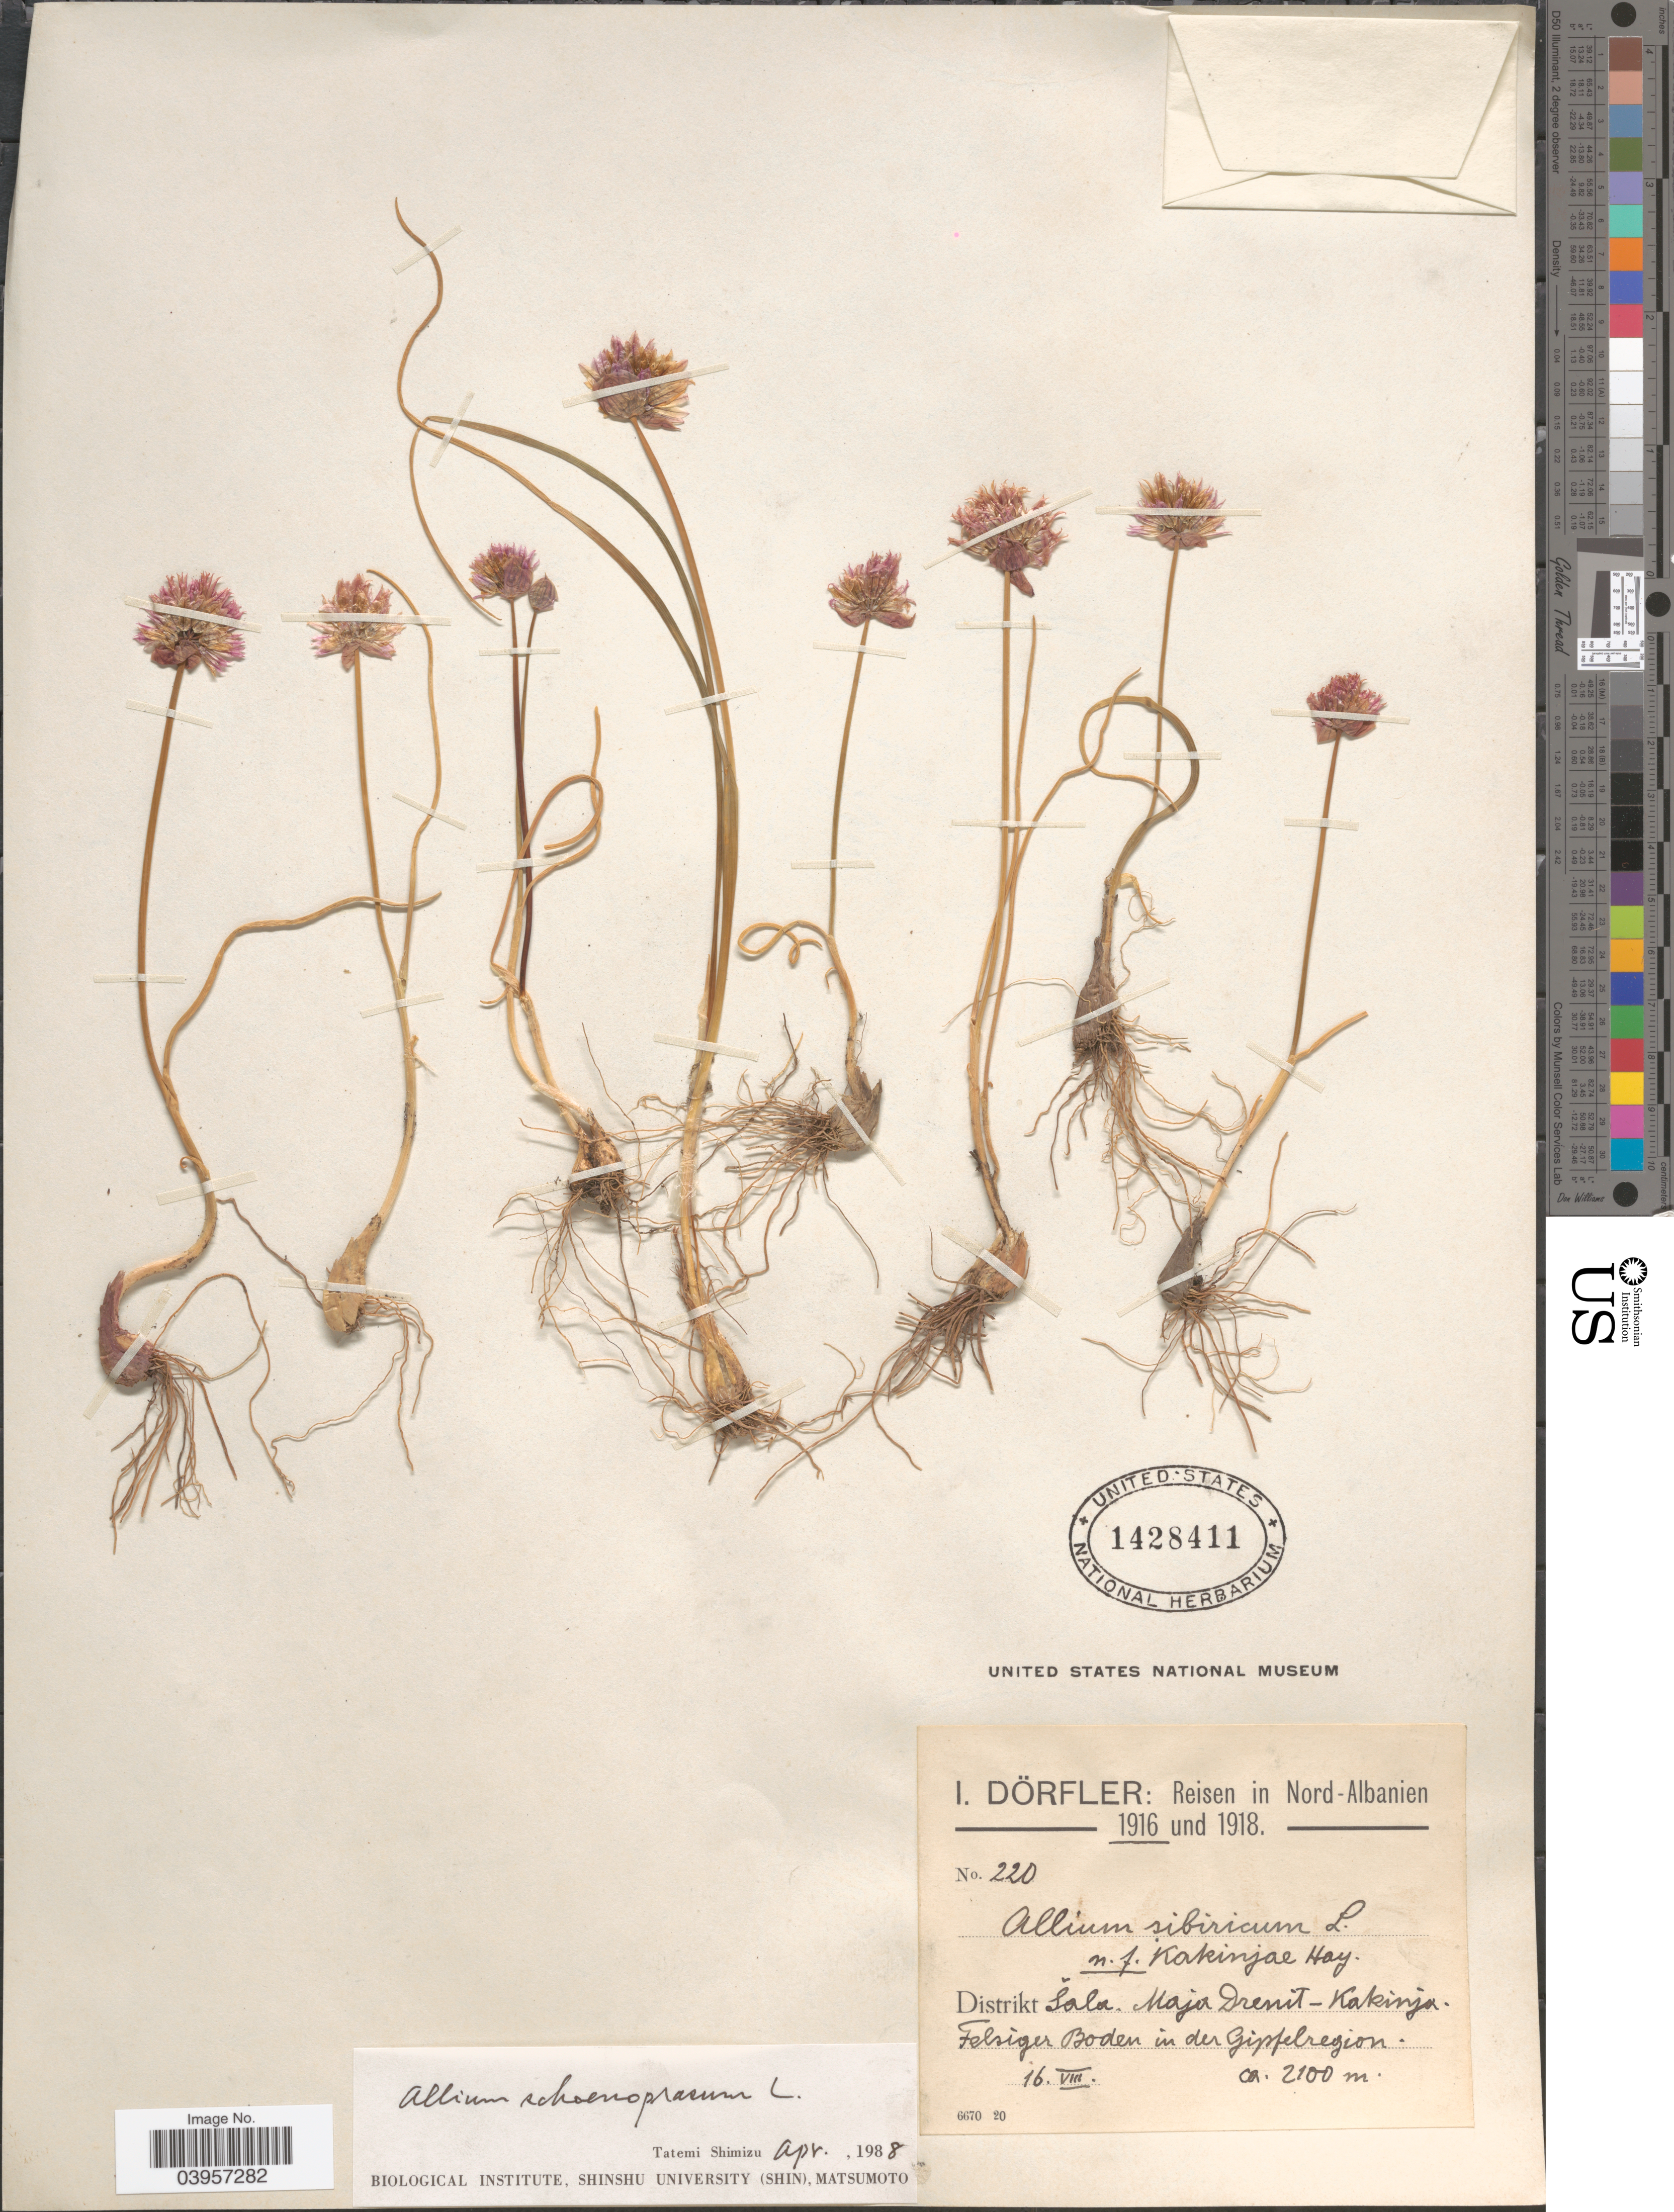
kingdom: Plantae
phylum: Tracheophyta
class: Liliopsida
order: Asparagales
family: Amaryllidaceae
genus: Allium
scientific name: Allium schoenoprasum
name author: L.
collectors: I. Dörfler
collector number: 220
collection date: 1916-08-16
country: Albania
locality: Nord-Albanien. Distrikt Šala. Majo Drenit - Kakinja. Felsiger Boden in der Gipfelregion.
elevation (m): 2100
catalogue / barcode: US 1428411